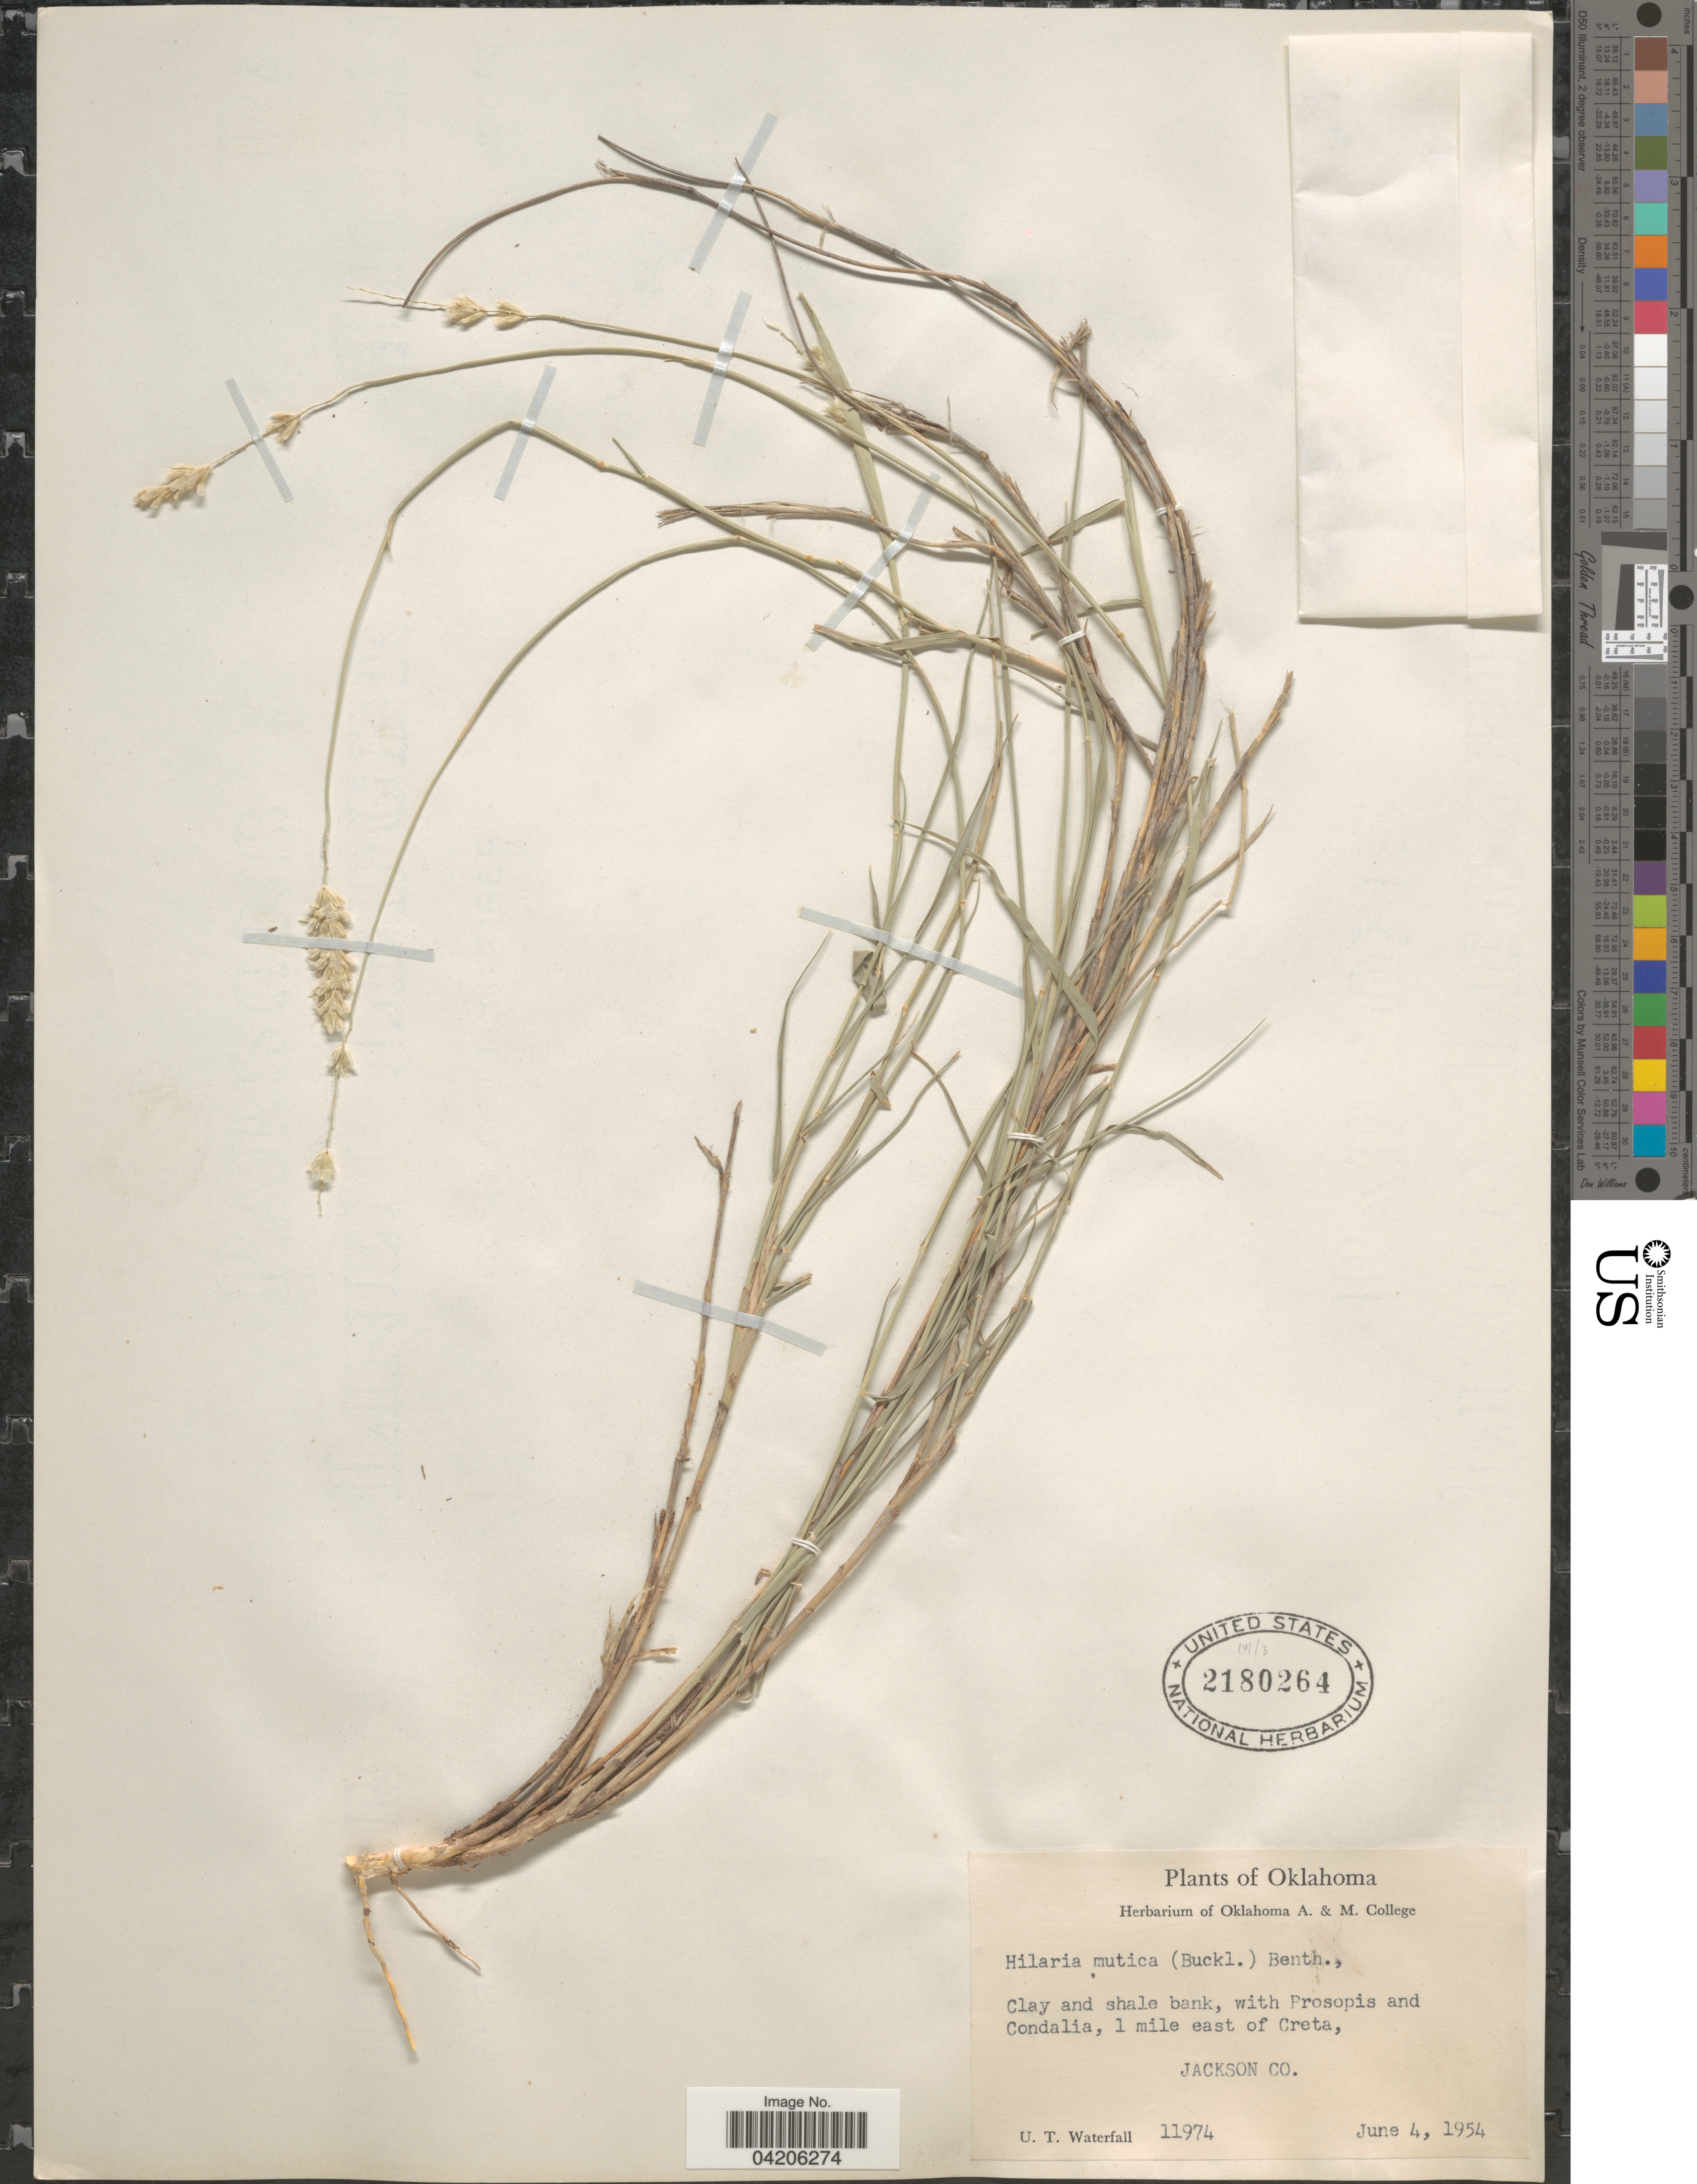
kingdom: Plantae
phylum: Tracheophyta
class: Liliopsida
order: Poales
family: Poaceae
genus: Hilaria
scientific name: Hilaria mutica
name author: (Buckley) Benth.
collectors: U. T. Waterfall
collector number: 11974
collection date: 1954-06-04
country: United States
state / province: Oklahoma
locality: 1 mile east of Creta, Jackson Co.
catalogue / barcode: US 2180264